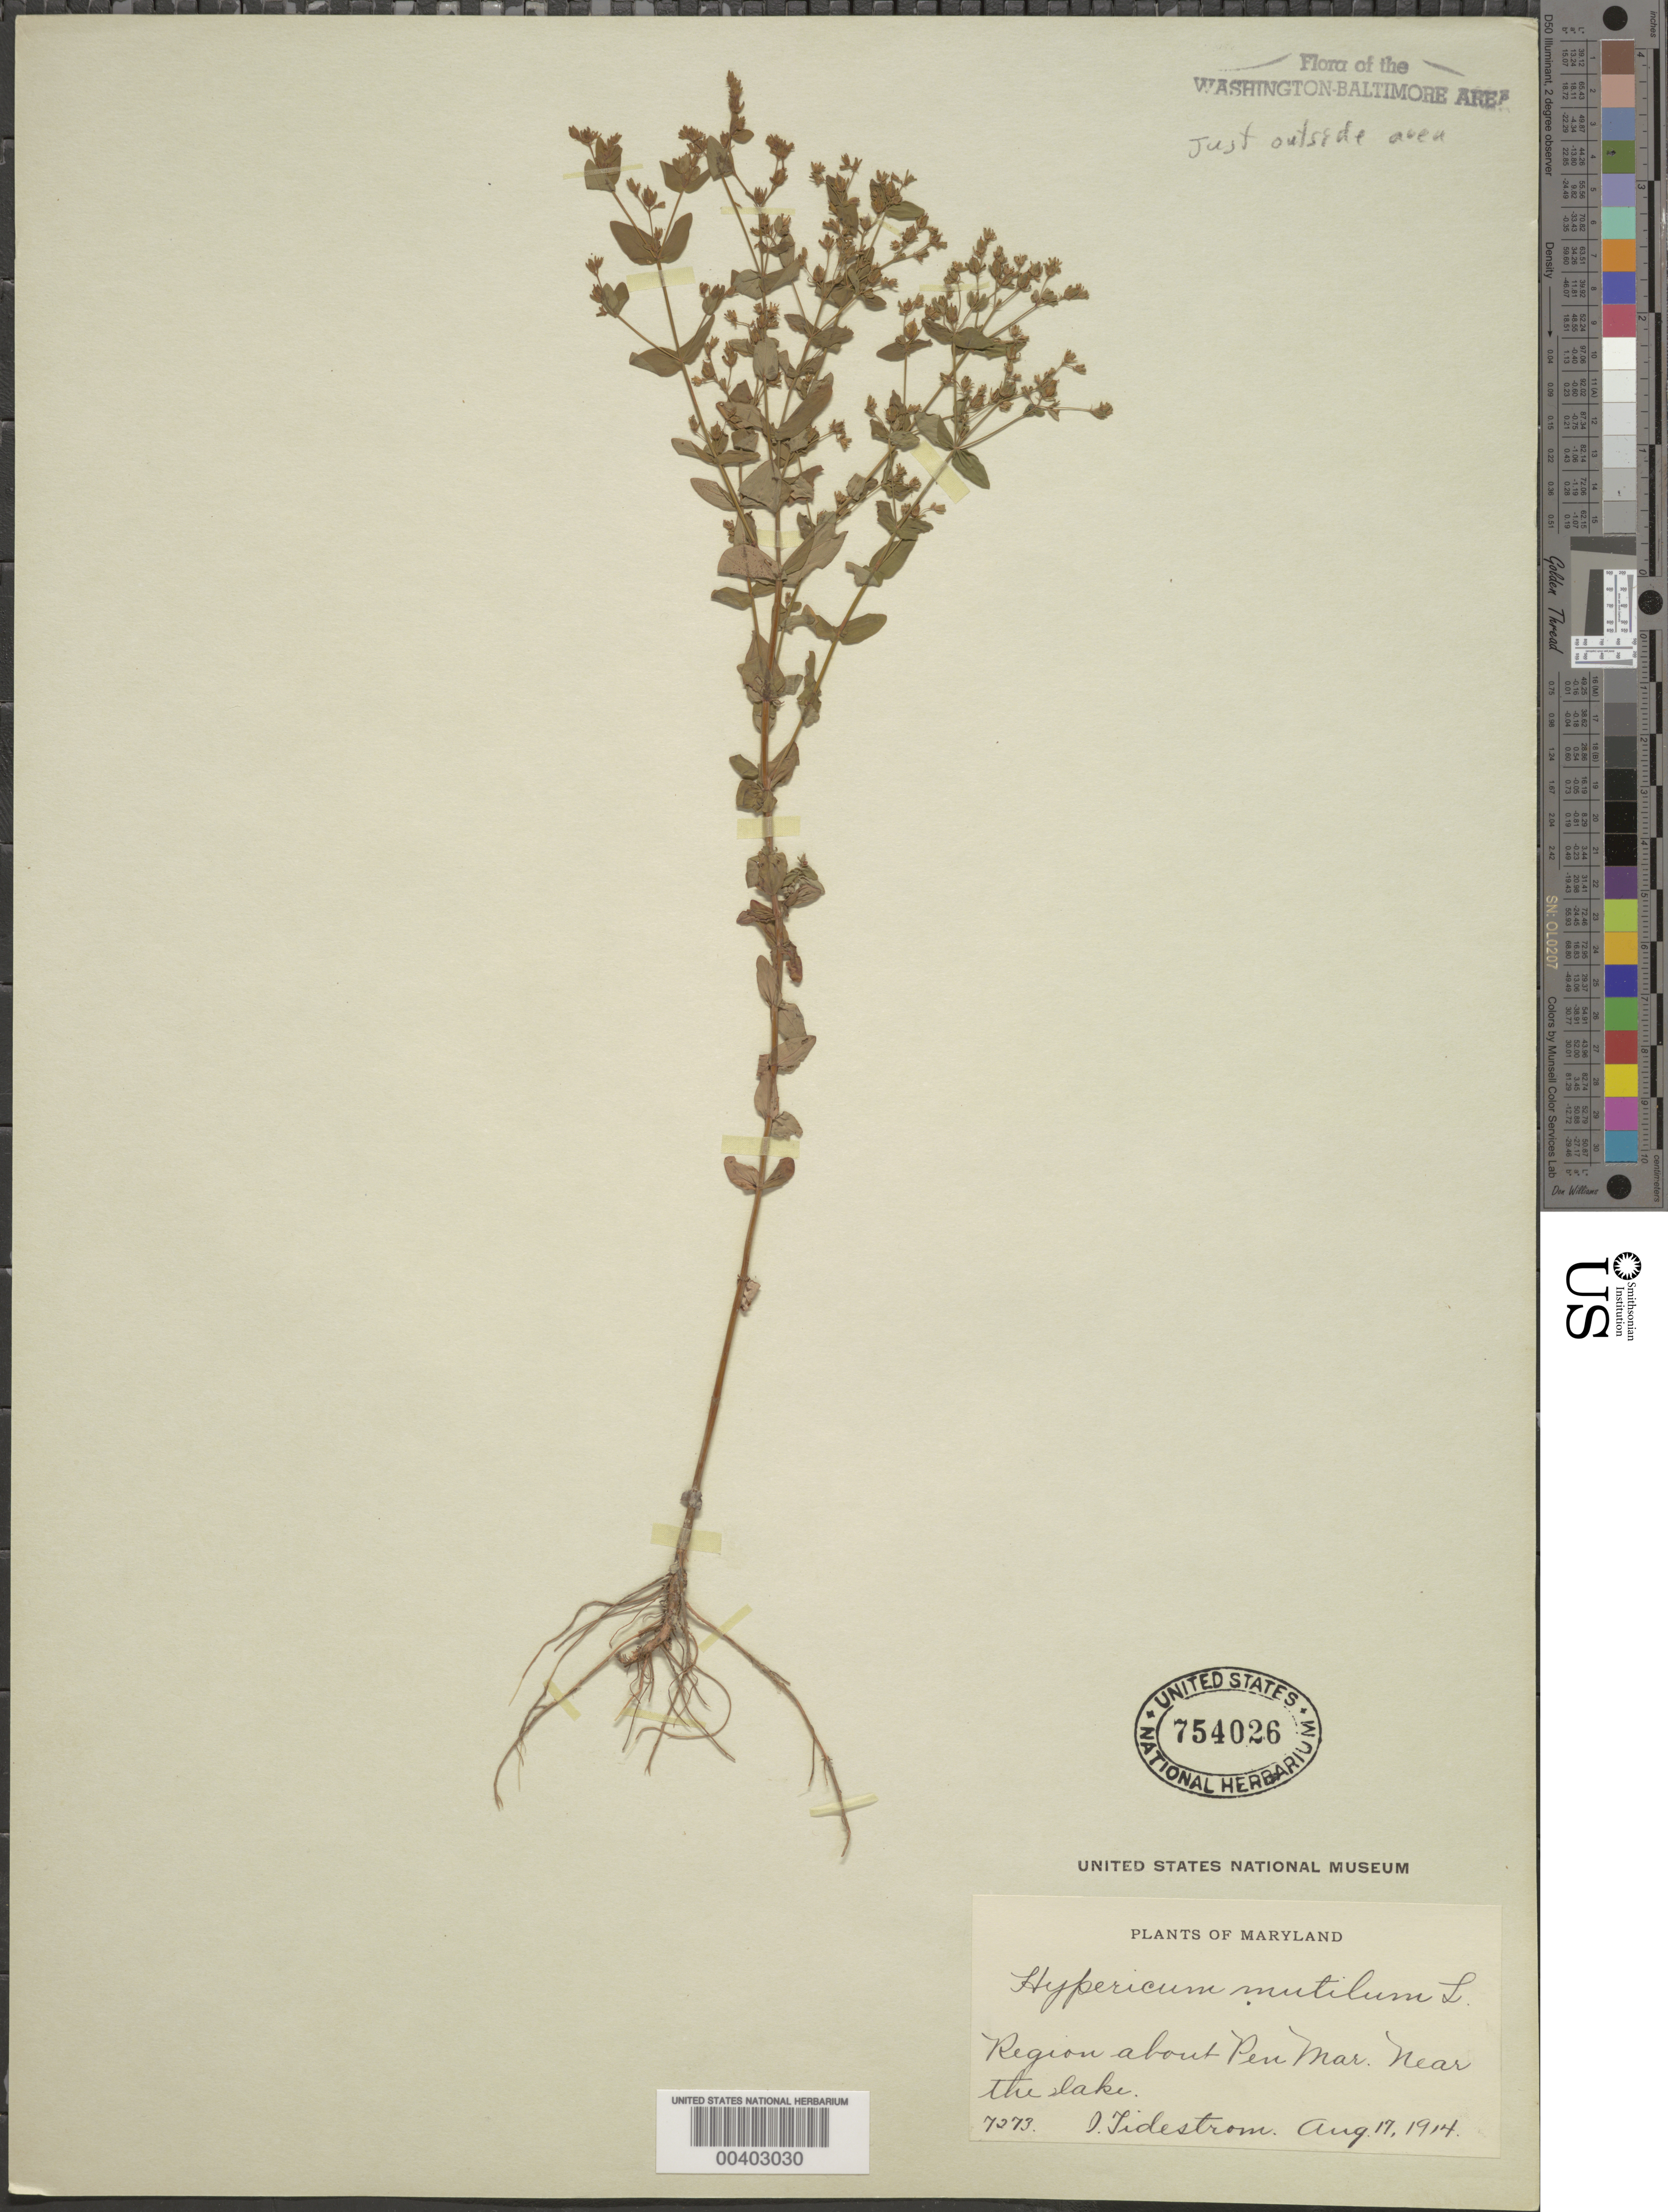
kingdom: Plantae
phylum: Tracheophyta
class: Magnoliopsida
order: Malpighiales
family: Hypericaceae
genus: Hypericum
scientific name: Hypericum mutilum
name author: L.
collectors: I. F. Tidestrom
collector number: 7273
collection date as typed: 17 Aug 1914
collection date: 1914-08-17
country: United States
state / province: Maryland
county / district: Harford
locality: Pen Mar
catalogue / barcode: US 754026